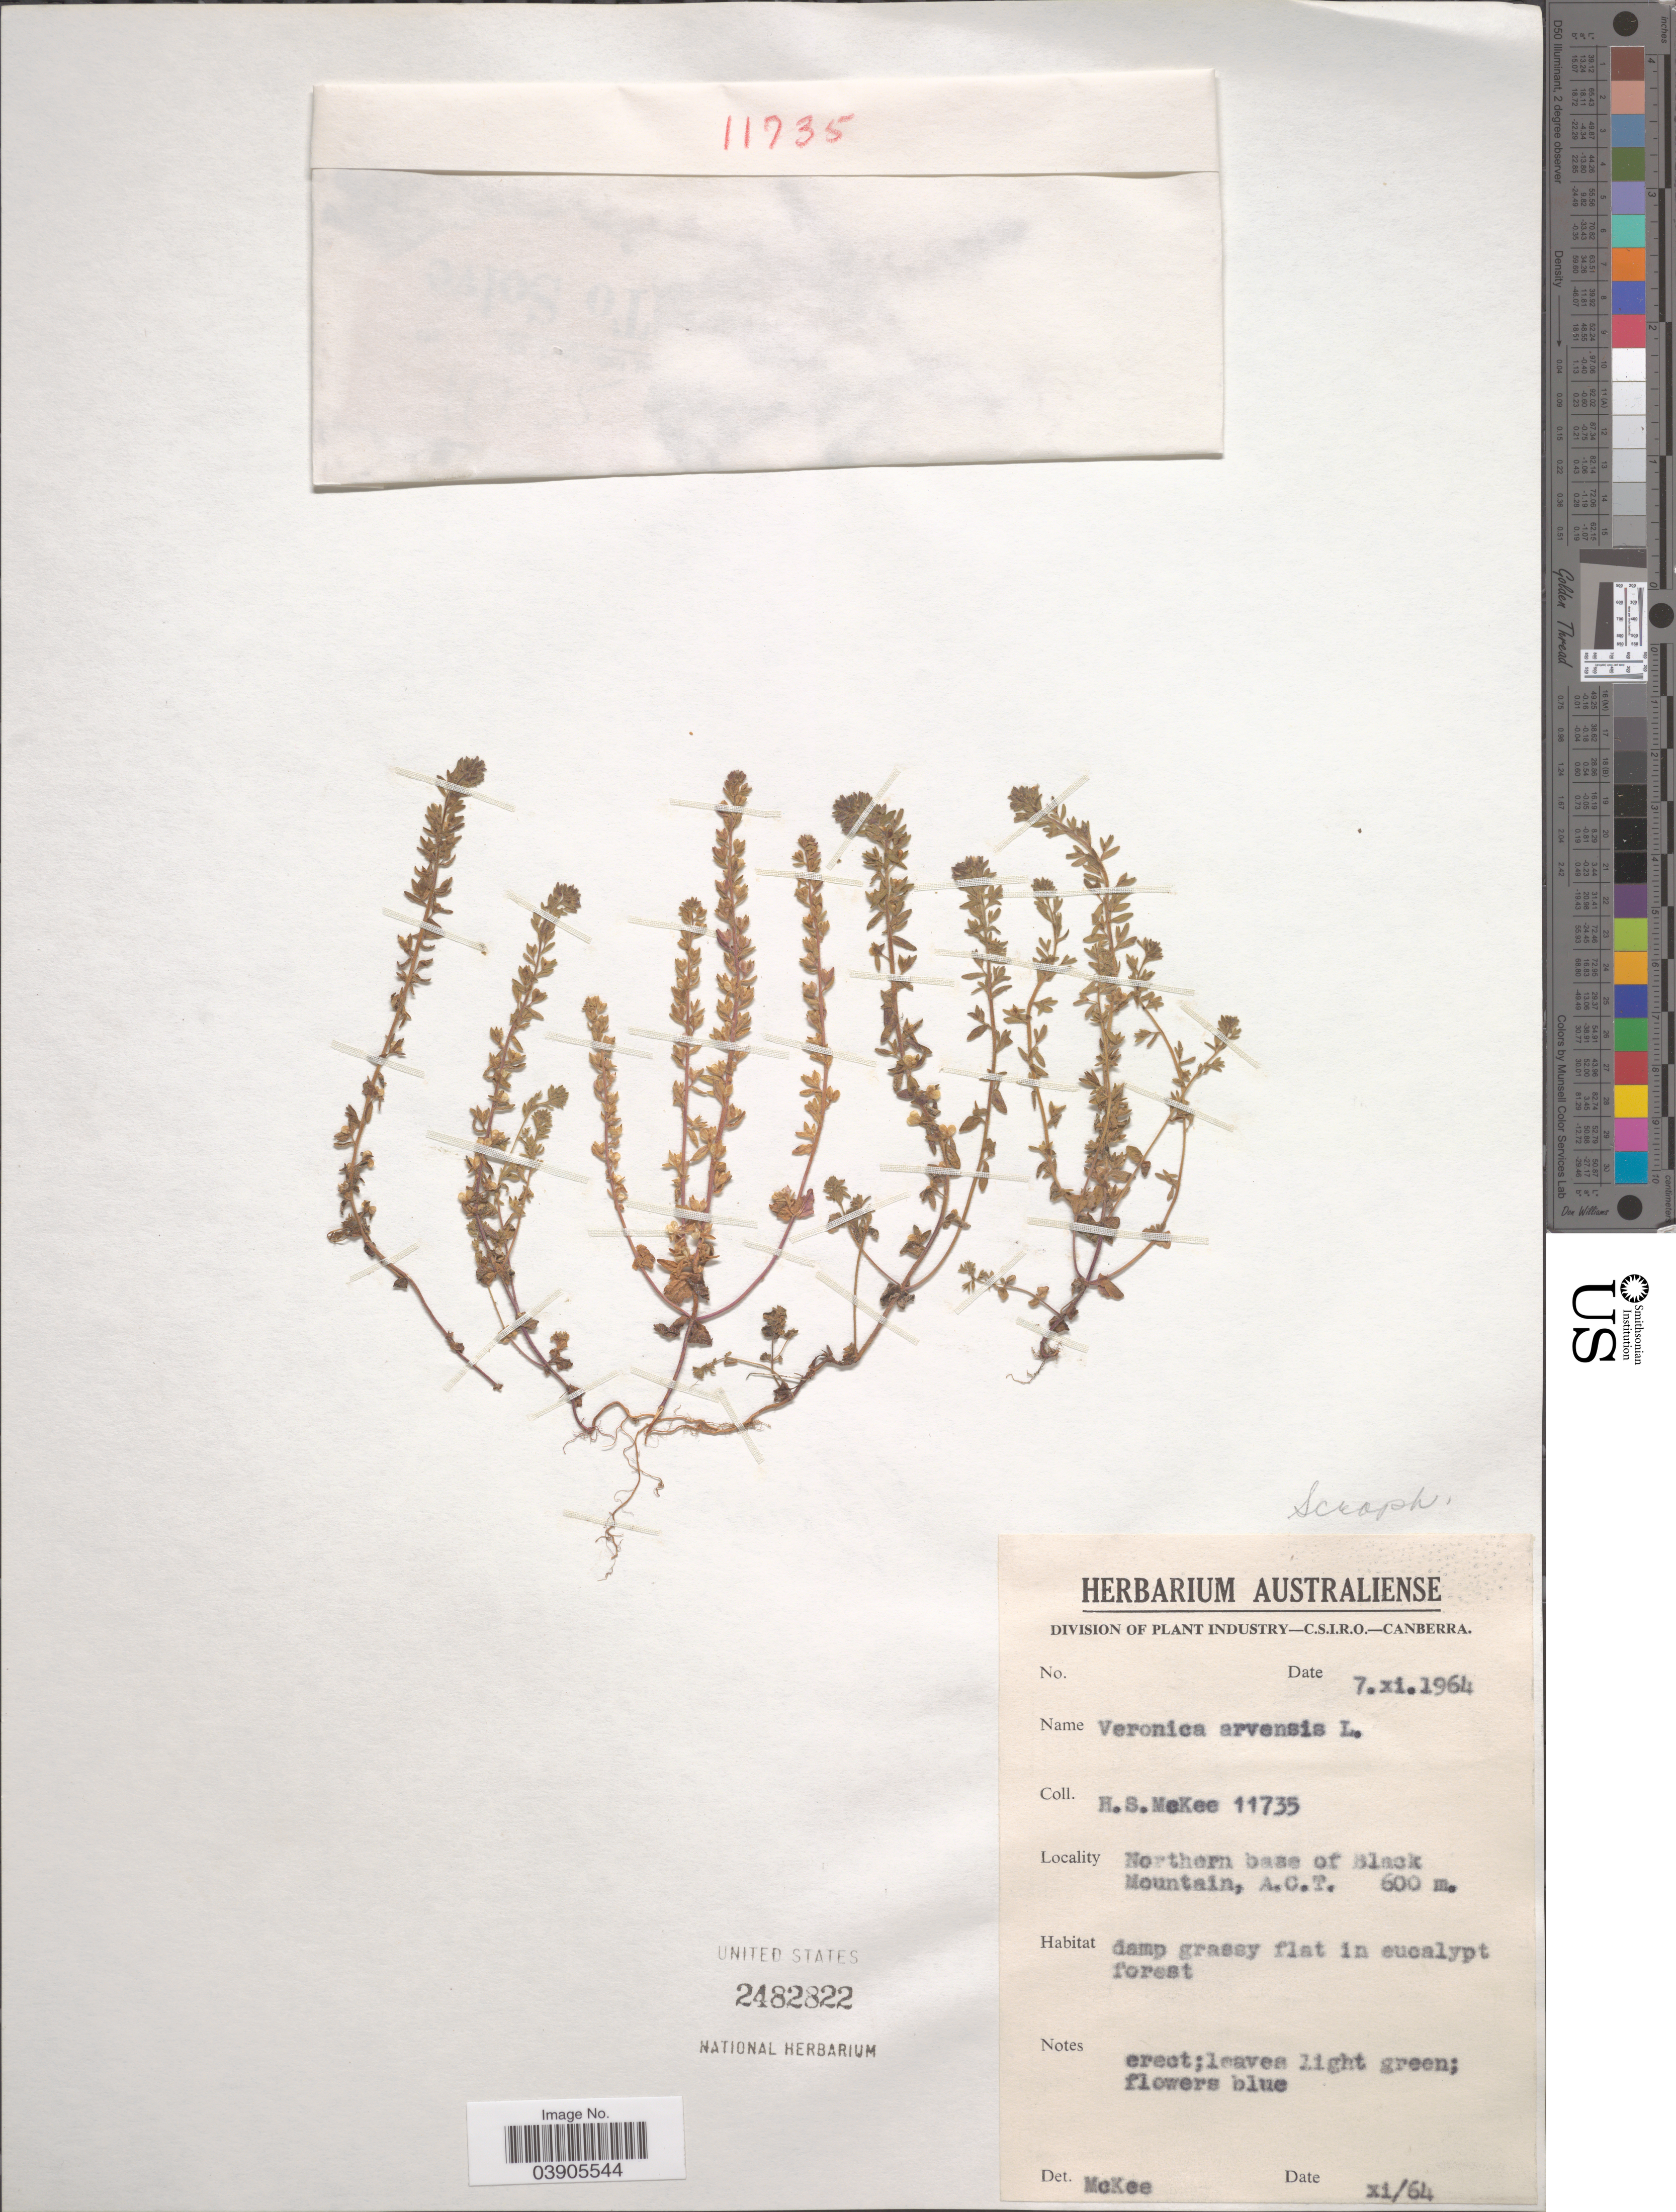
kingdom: Plantae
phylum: Tracheophyta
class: Magnoliopsida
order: Lamiales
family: Plantaginaceae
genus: Veronica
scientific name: Veronica arvensis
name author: L.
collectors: H. S. McKee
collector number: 11735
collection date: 1964-11-07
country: Australia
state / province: Australian Capital Territory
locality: Northern base of Black Mountain, A.C.T.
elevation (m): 600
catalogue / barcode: US 2482822